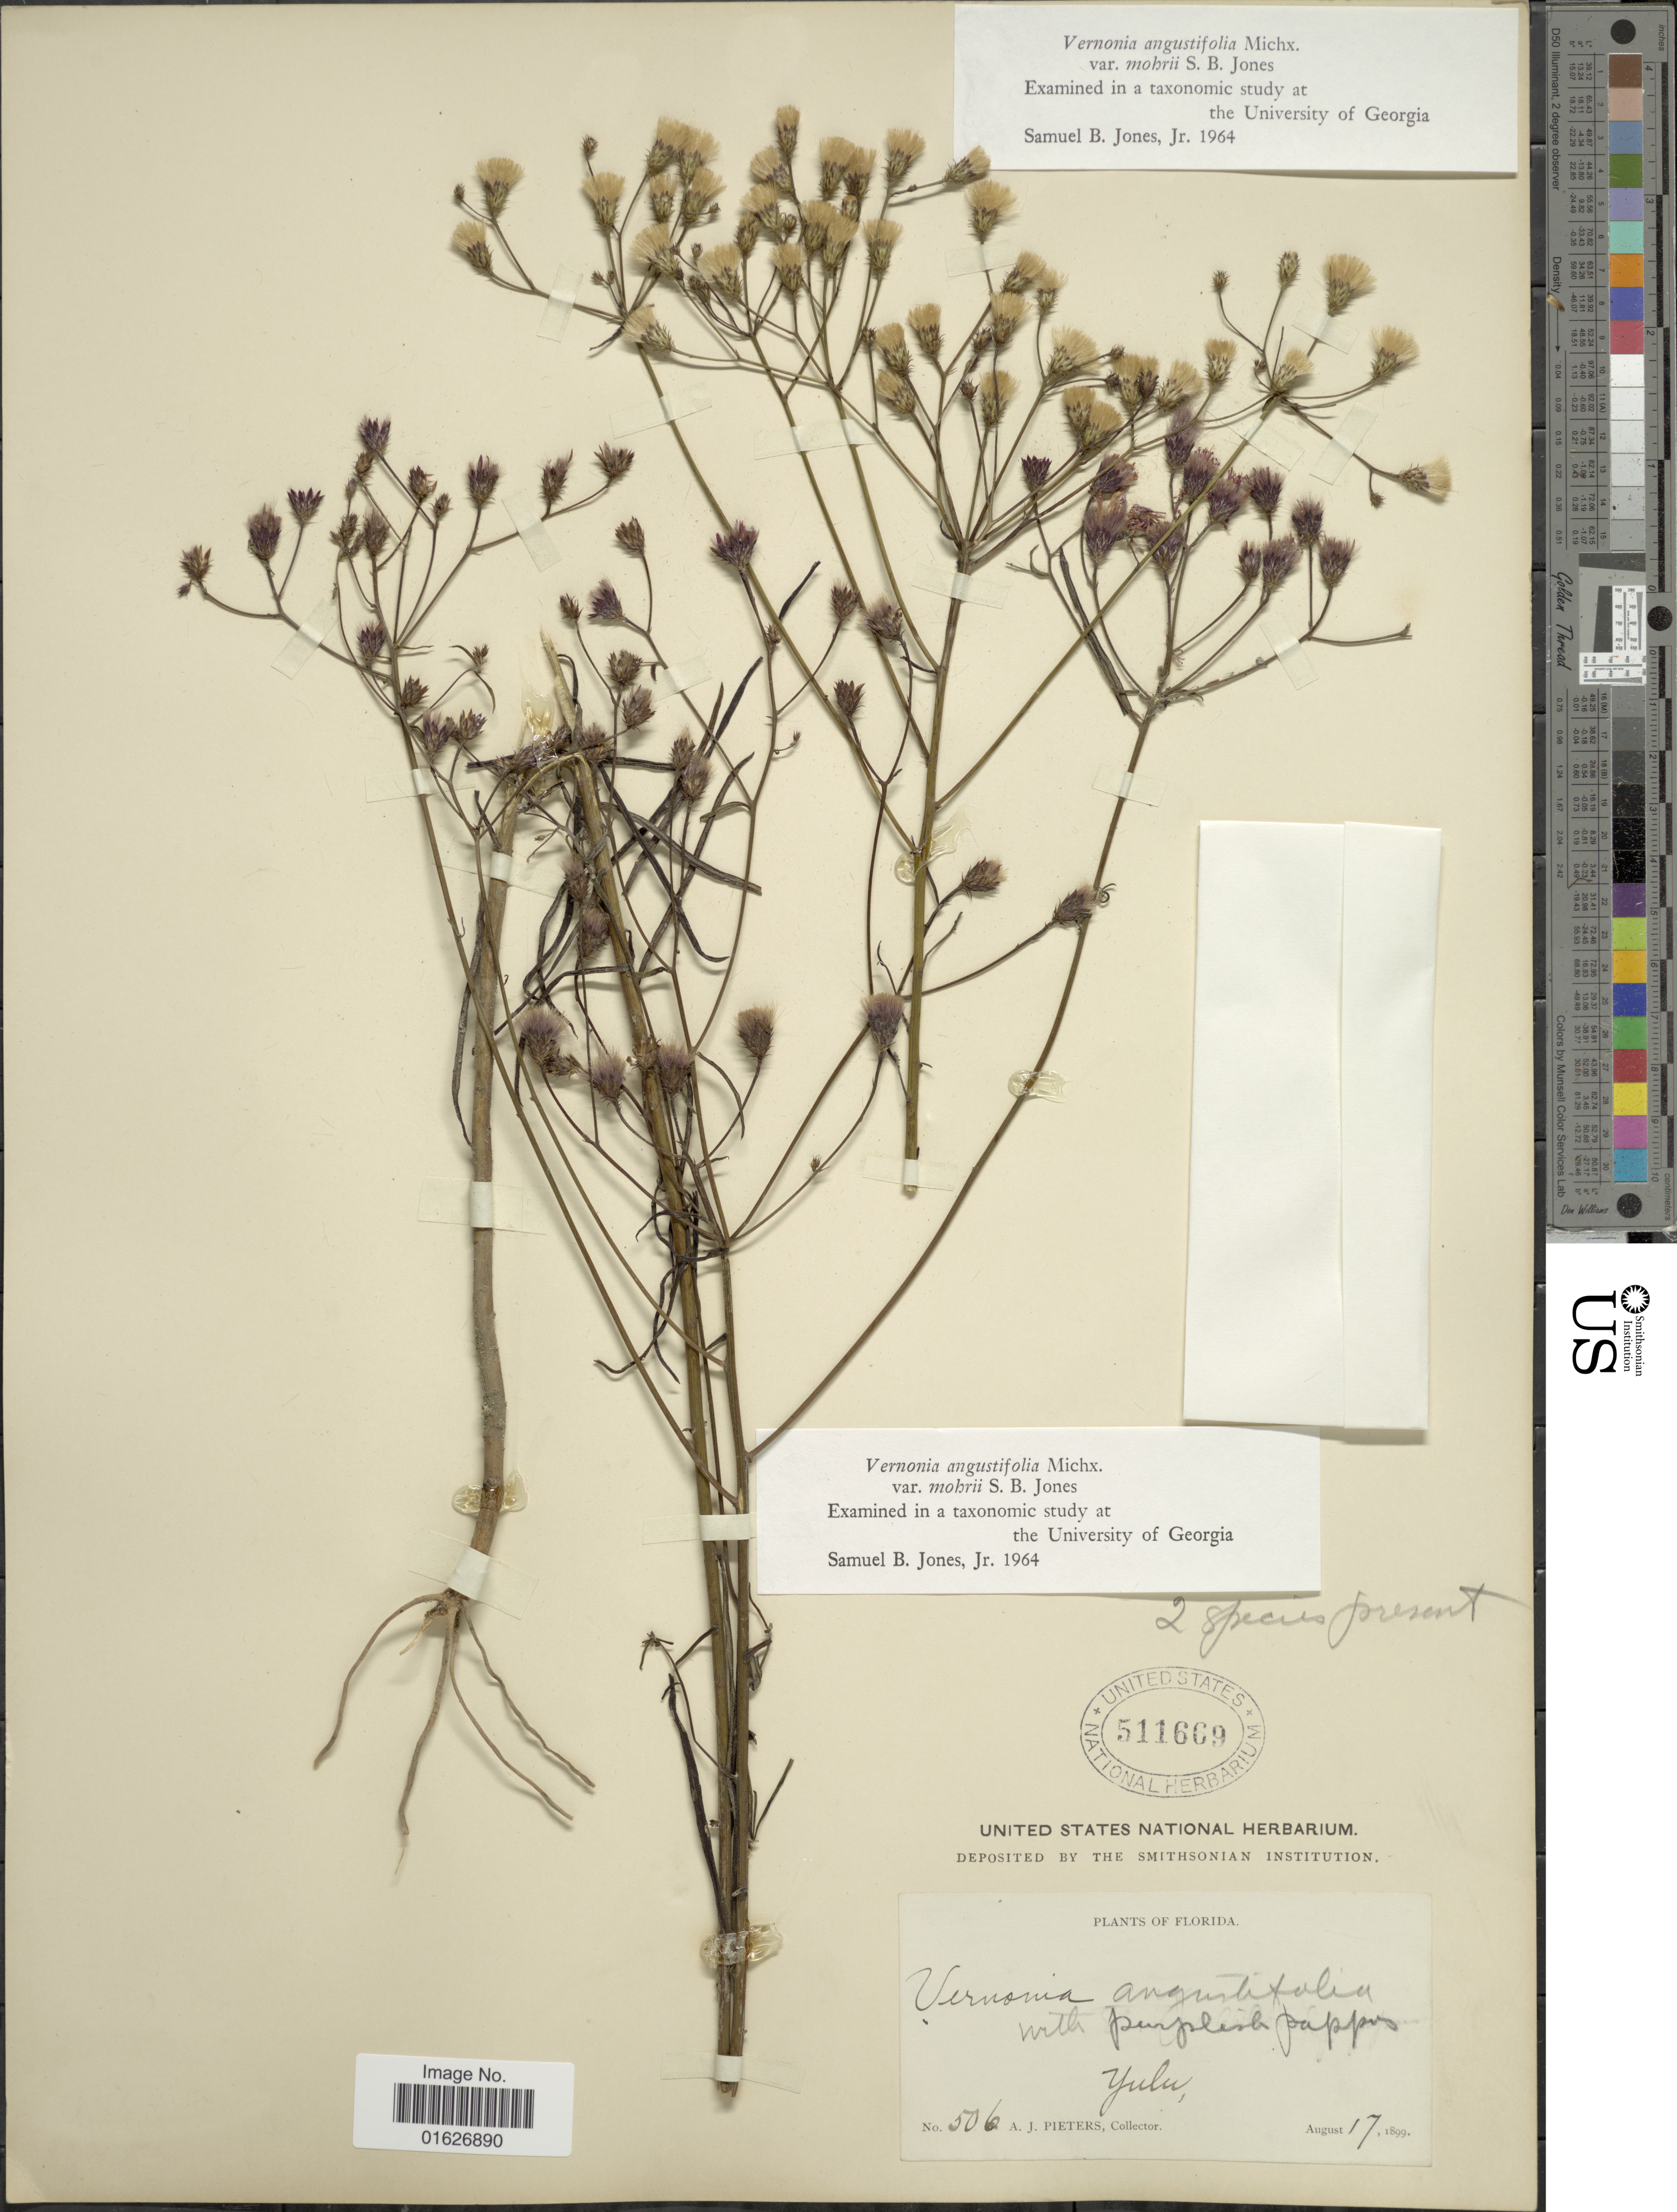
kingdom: Plantae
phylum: Tracheophyta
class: Magnoliopsida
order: Asterales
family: Asteraceae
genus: Vernonia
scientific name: Vernonia angustifolia var. mohrii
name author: S.B. Jones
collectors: A. Pieters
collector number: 506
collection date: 1899-08-17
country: United States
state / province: Florida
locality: Yulu.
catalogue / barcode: US 511669